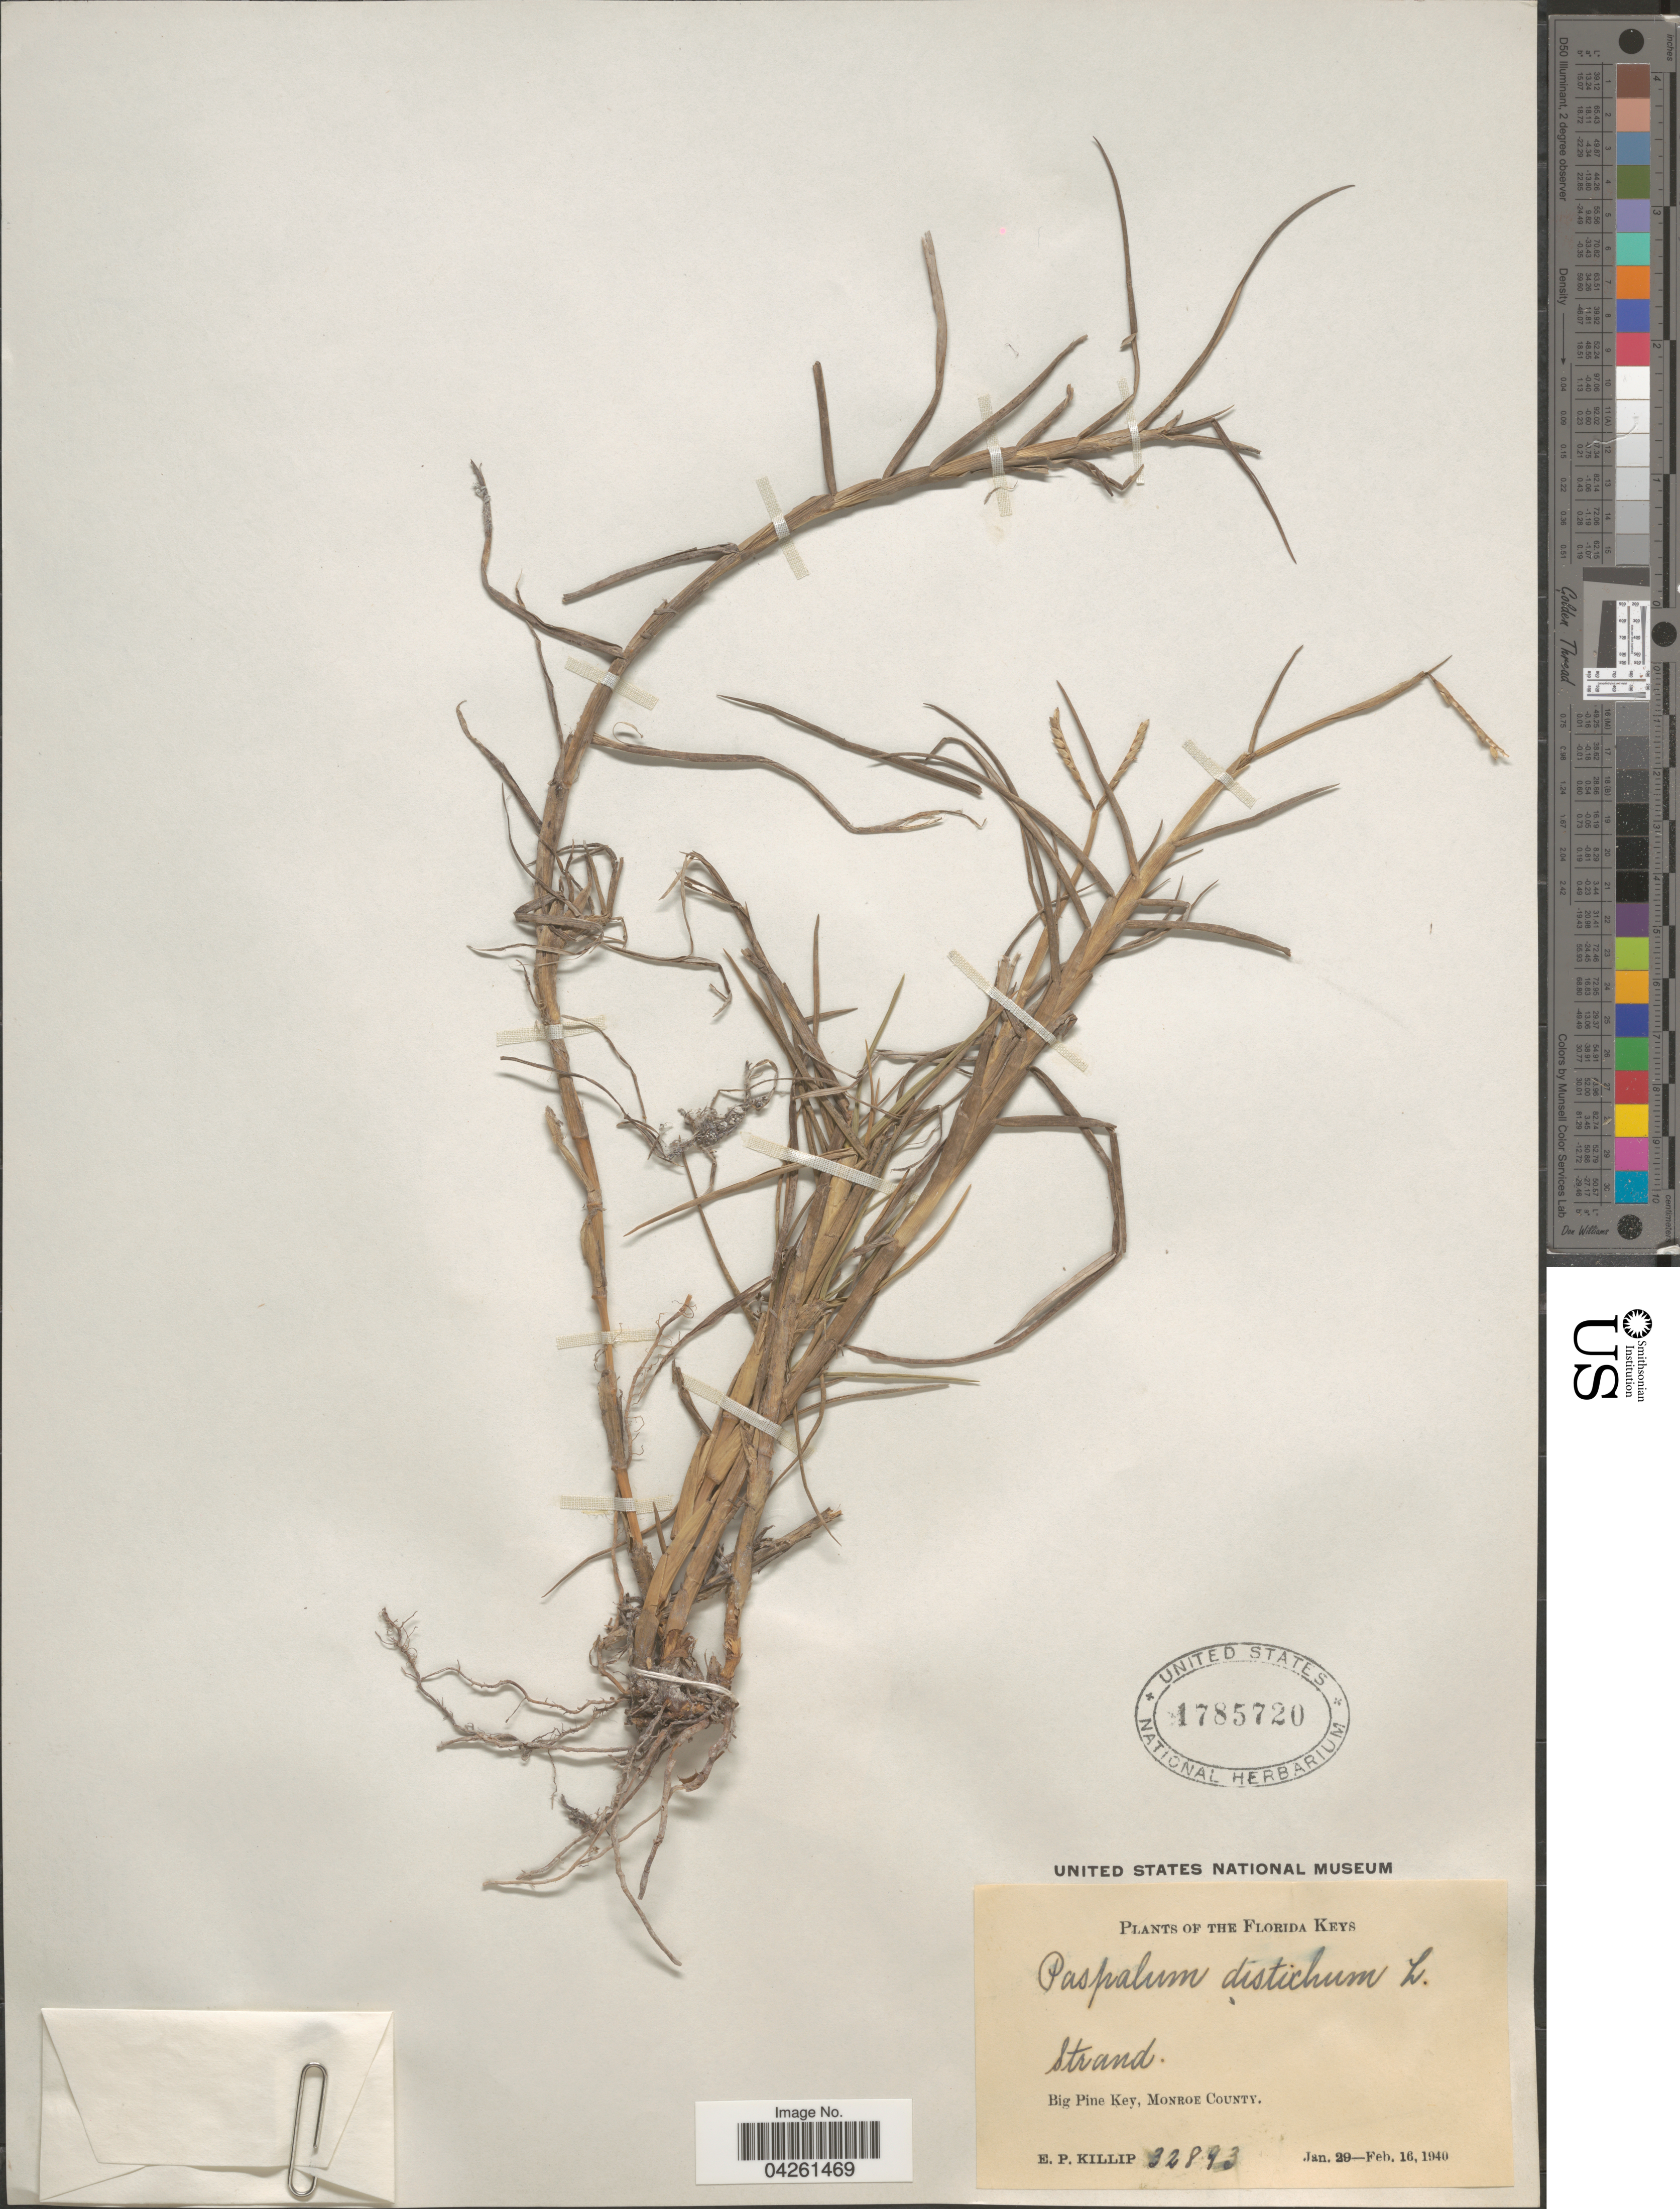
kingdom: Plantae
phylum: Tracheophyta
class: Liliopsida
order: Poales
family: Poaceae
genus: Paspalum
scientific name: Paspalum distichum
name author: L.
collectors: E. P. Killip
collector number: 32893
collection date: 1940-01-29/1940-02-16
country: United States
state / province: Florida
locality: The Florida Keys. Big Pine Key, Monroe County.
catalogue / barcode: US 1785720